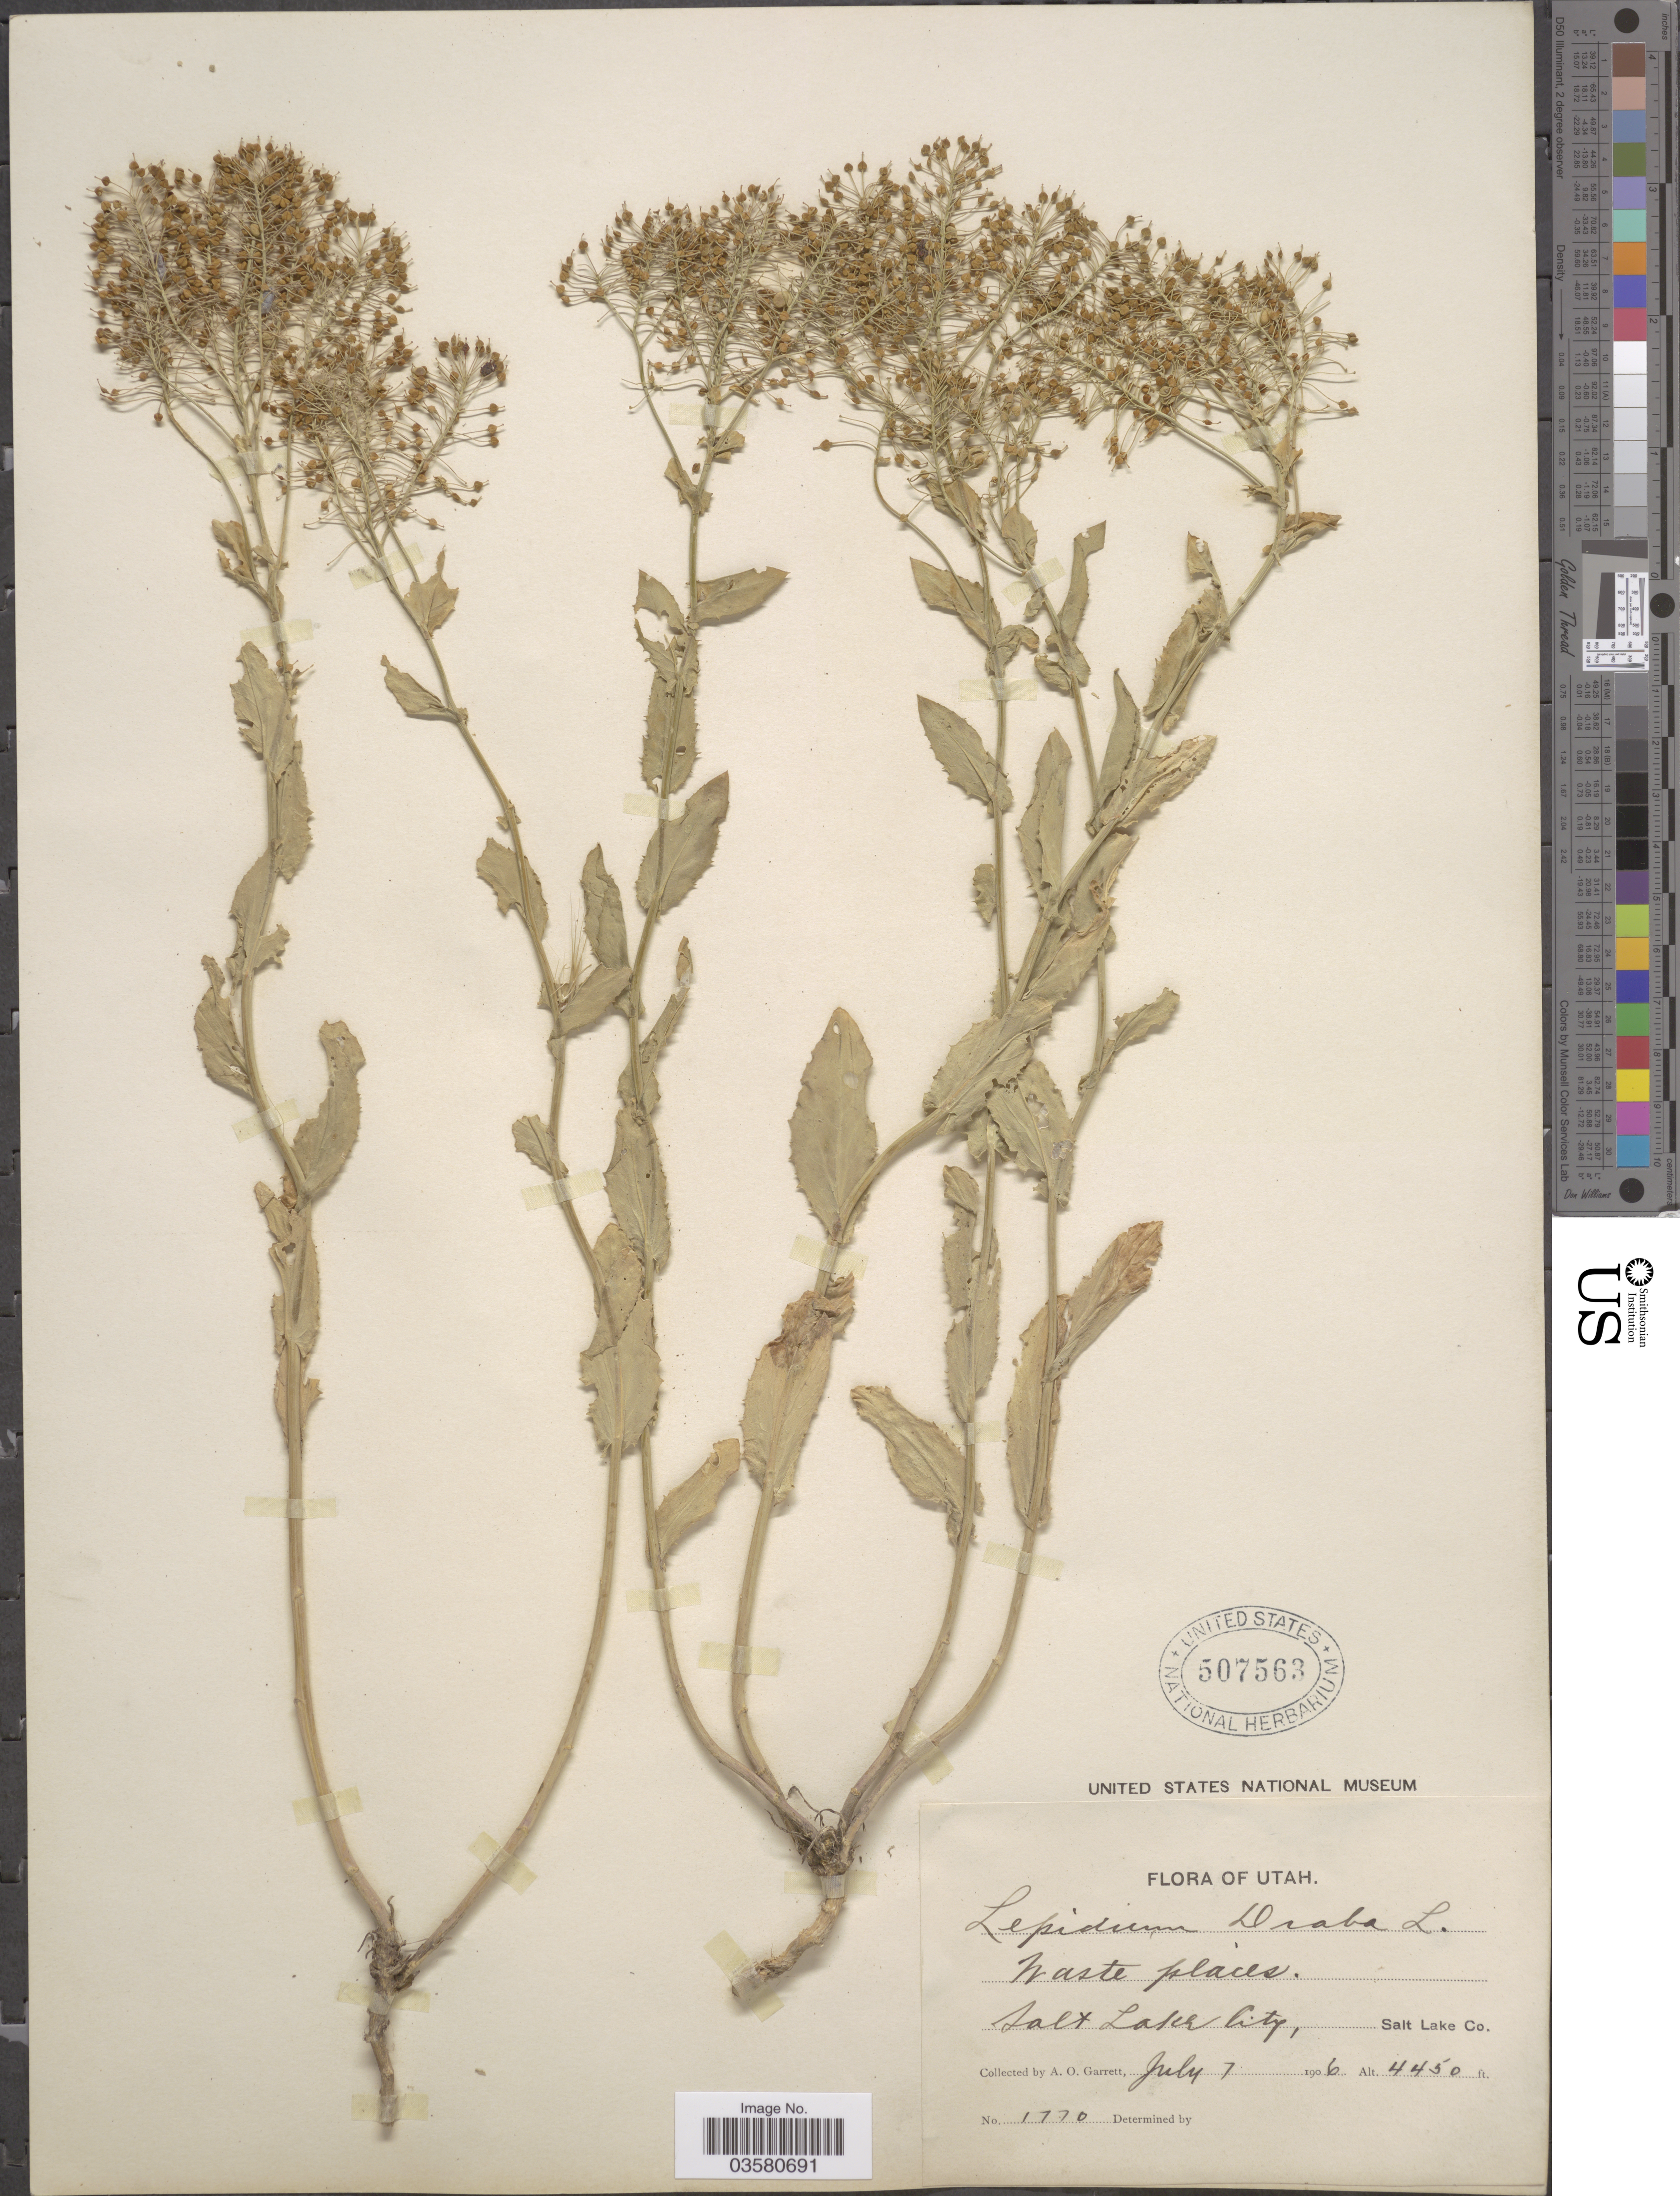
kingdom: Plantae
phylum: Tracheophyta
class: Magnoliopsida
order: Brassicales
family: Brassicaceae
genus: Lepidium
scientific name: Lepidium draba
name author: L.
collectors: A. O. Garrett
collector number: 1770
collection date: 1906-07-07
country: United States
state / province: Utah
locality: Waste places. Salt Lake City, Salt Lake Co.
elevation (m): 1356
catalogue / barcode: US 507563